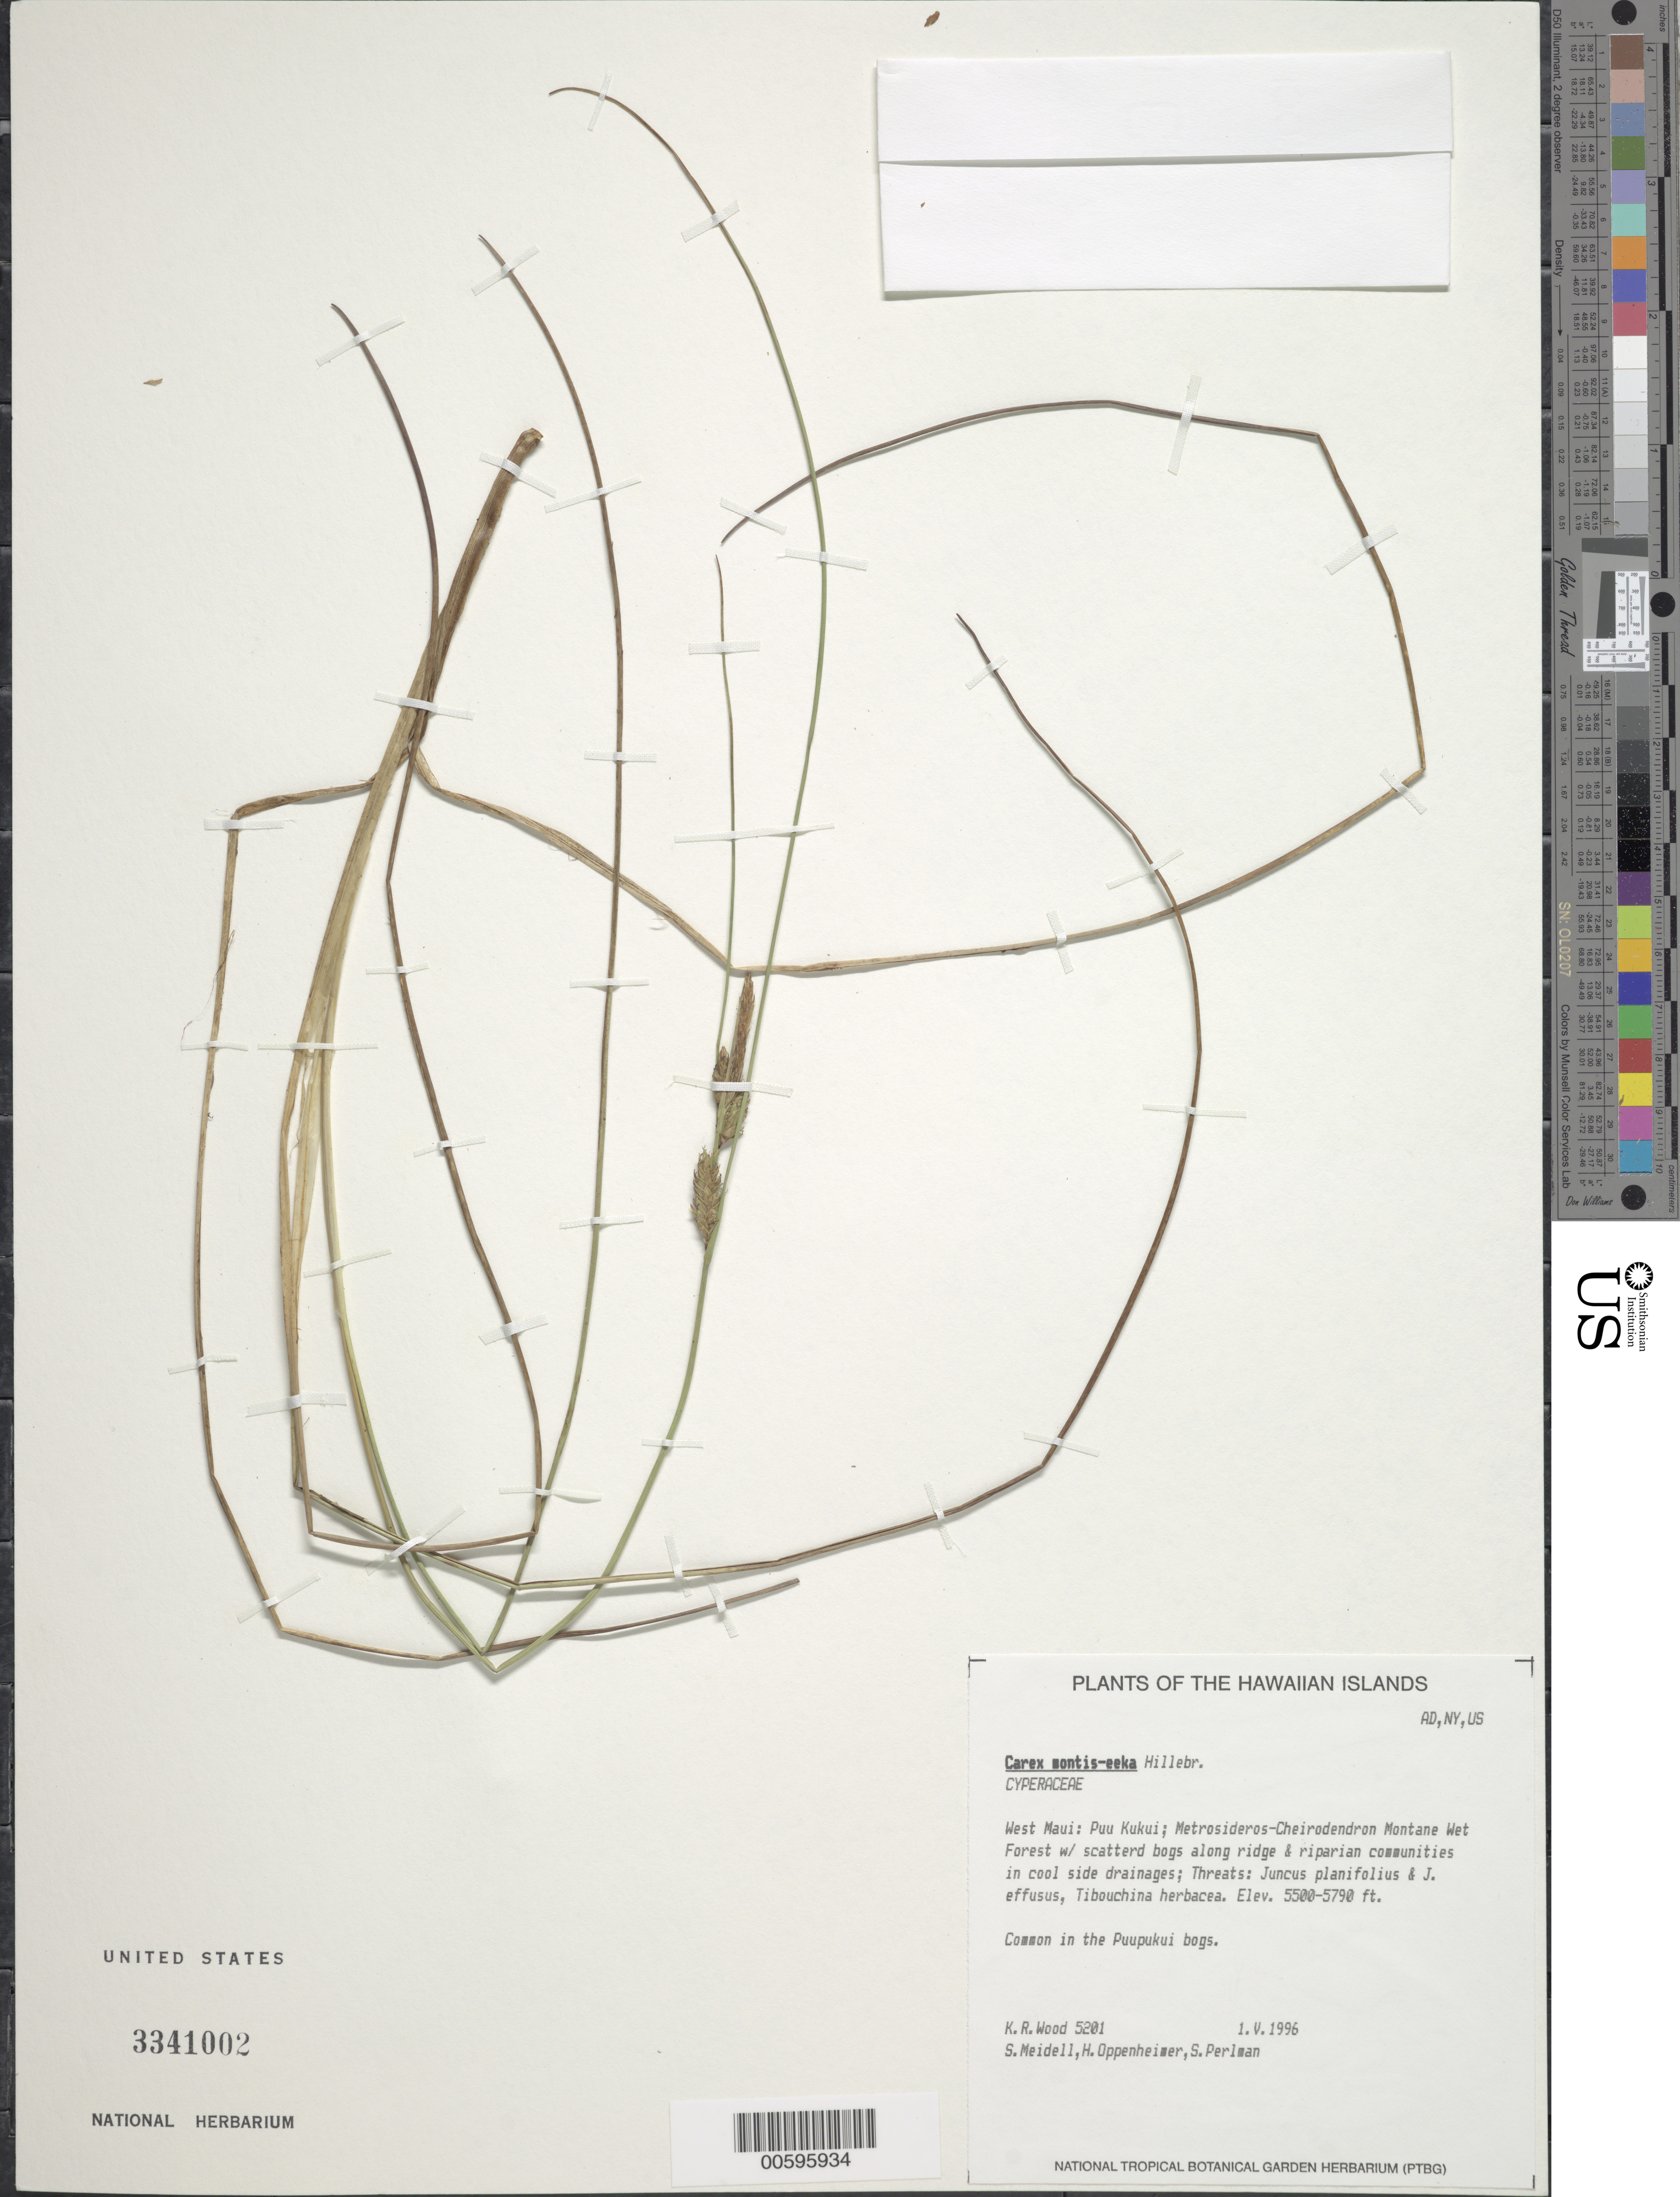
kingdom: Plantae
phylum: Tracheophyta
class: Liliopsida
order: Poales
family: Cyperaceae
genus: Carex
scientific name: Carex montis-eeka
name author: Hillebr.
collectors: K. R. Wood, S. Meidell, H. Oppenheimer & S. P. Perlman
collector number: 5201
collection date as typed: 1 May 1996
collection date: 1996-05-01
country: United States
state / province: Hawaii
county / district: Maui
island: Maui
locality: W Maui: Puu Kukui.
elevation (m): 1676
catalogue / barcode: US 3341002